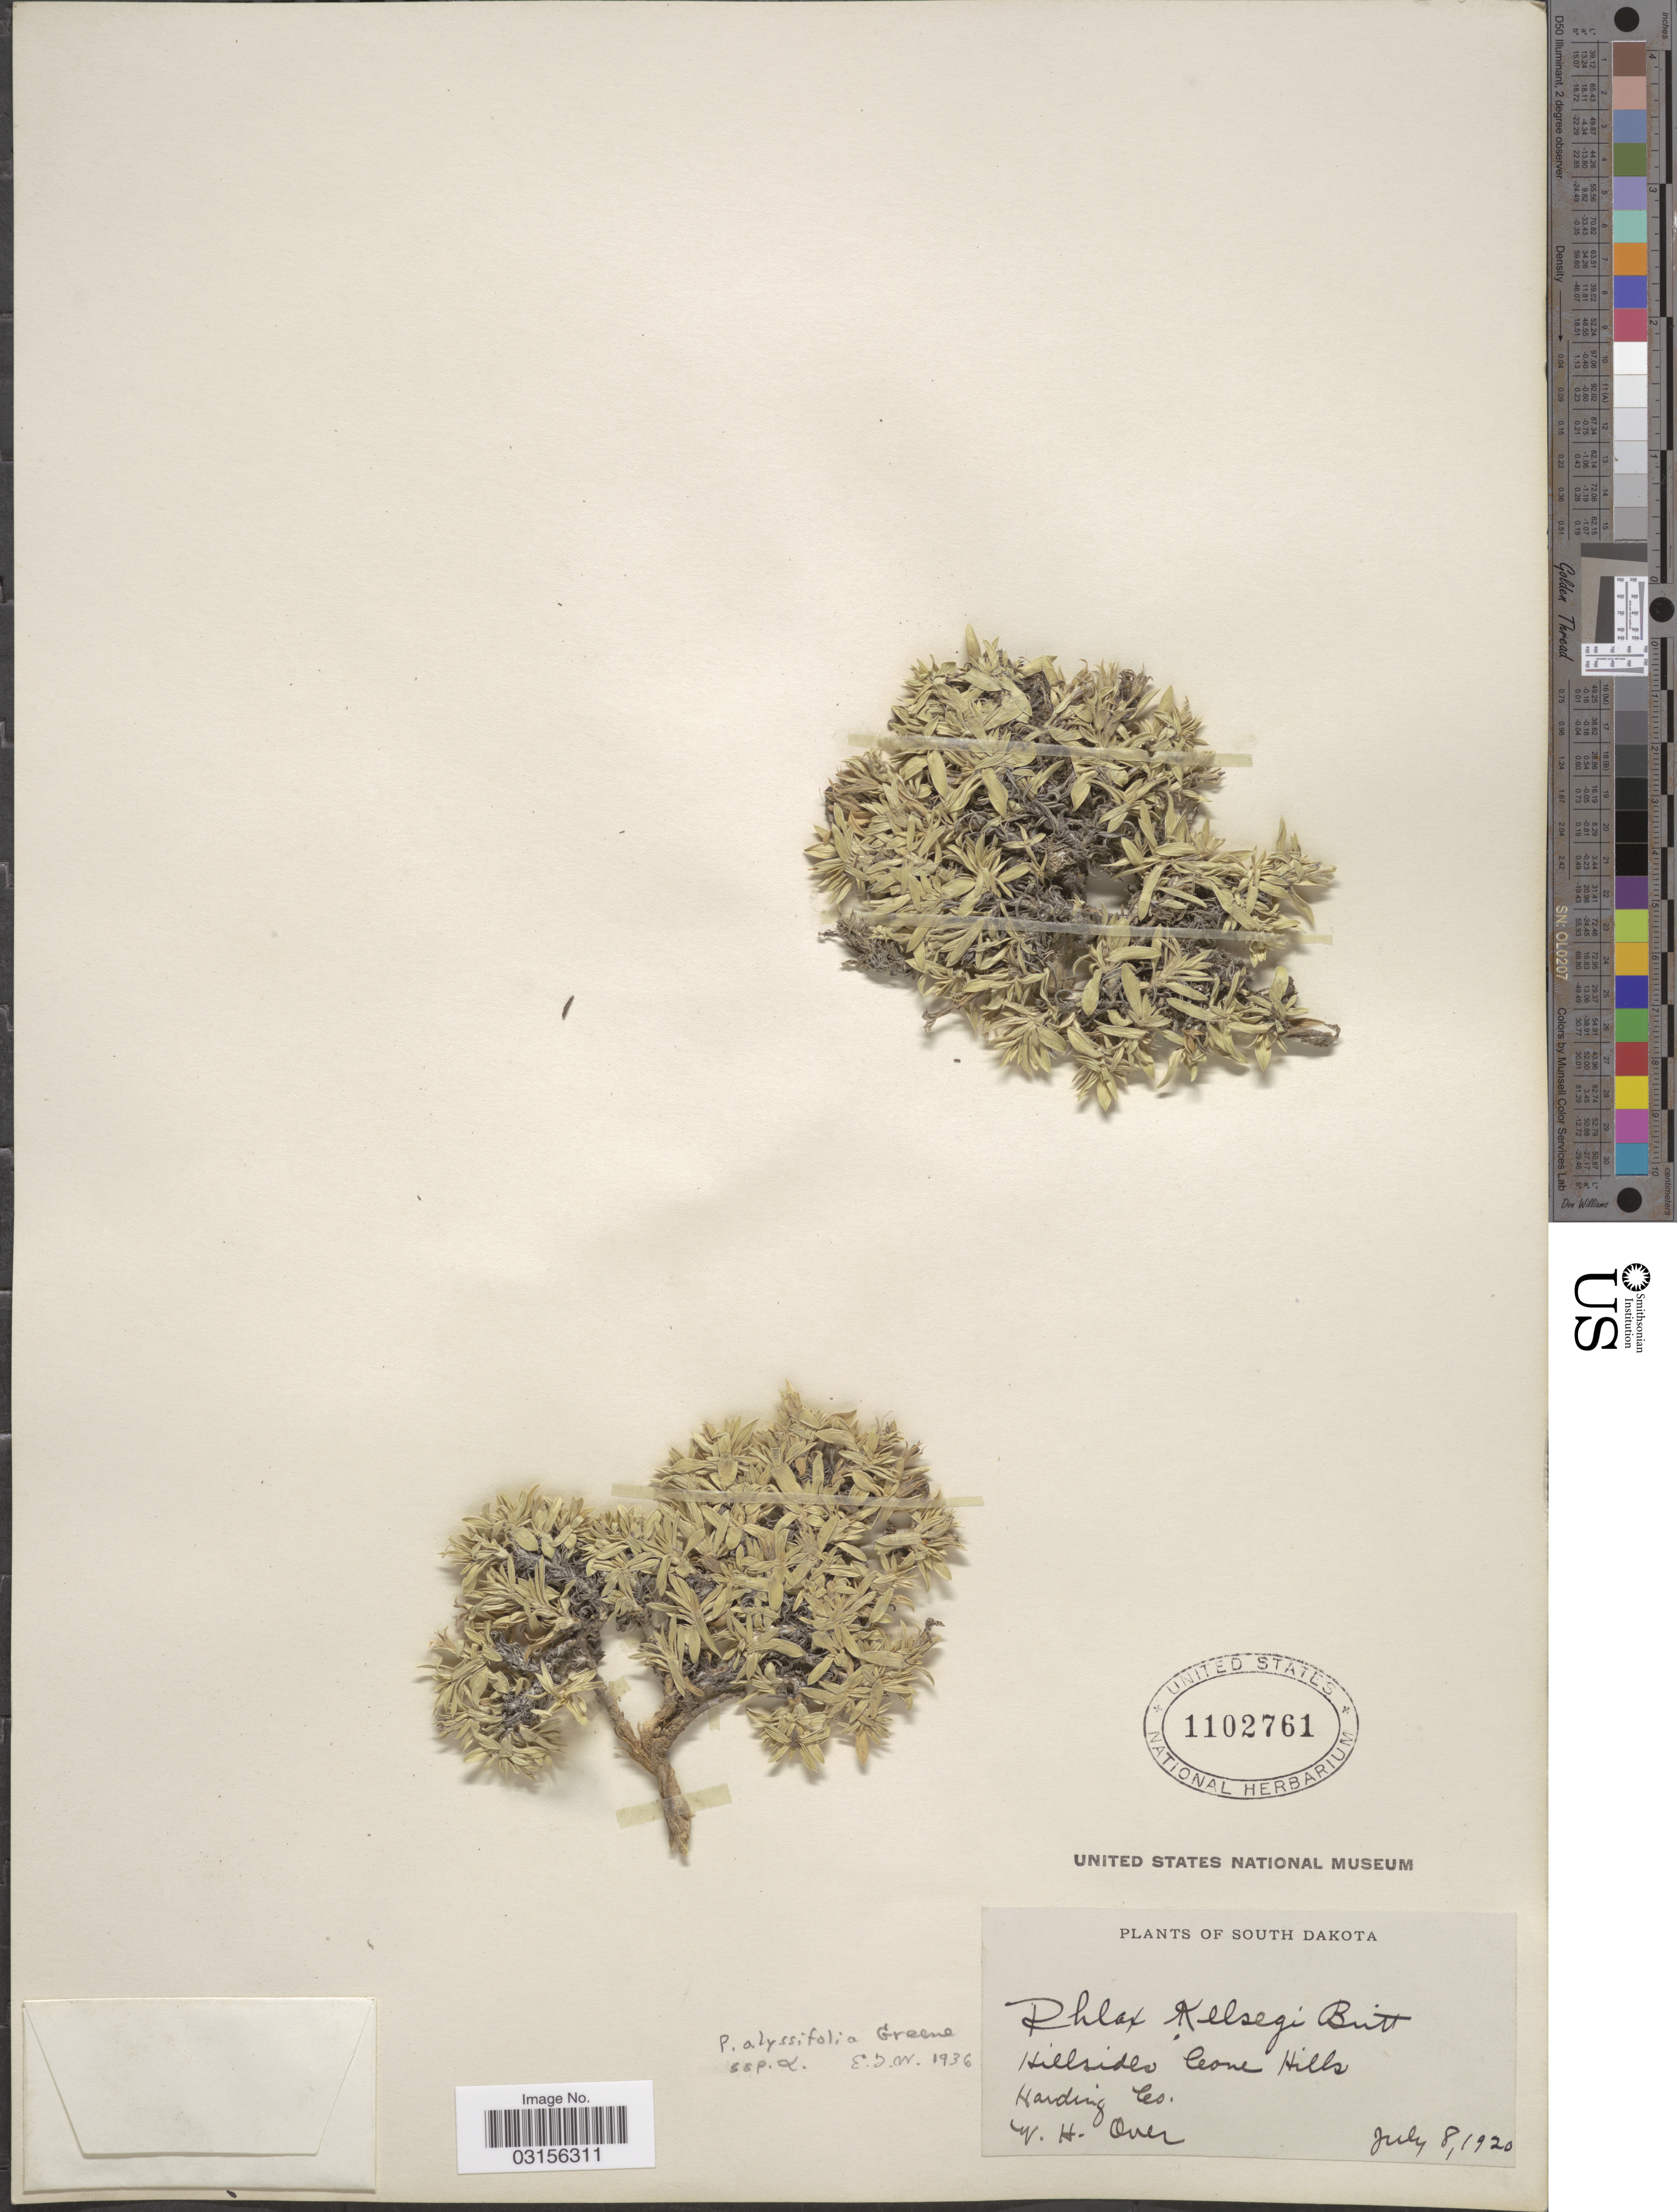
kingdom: Plantae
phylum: Tracheophyta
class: Magnoliopsida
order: Ericales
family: Polemoniaceae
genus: Phlox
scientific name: Phlox alyssifolia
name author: Greene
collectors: W. Over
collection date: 1920-07-08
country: United States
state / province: South Dakota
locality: Hillsides Cone Hills. Harding Co.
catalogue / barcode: US 1102761